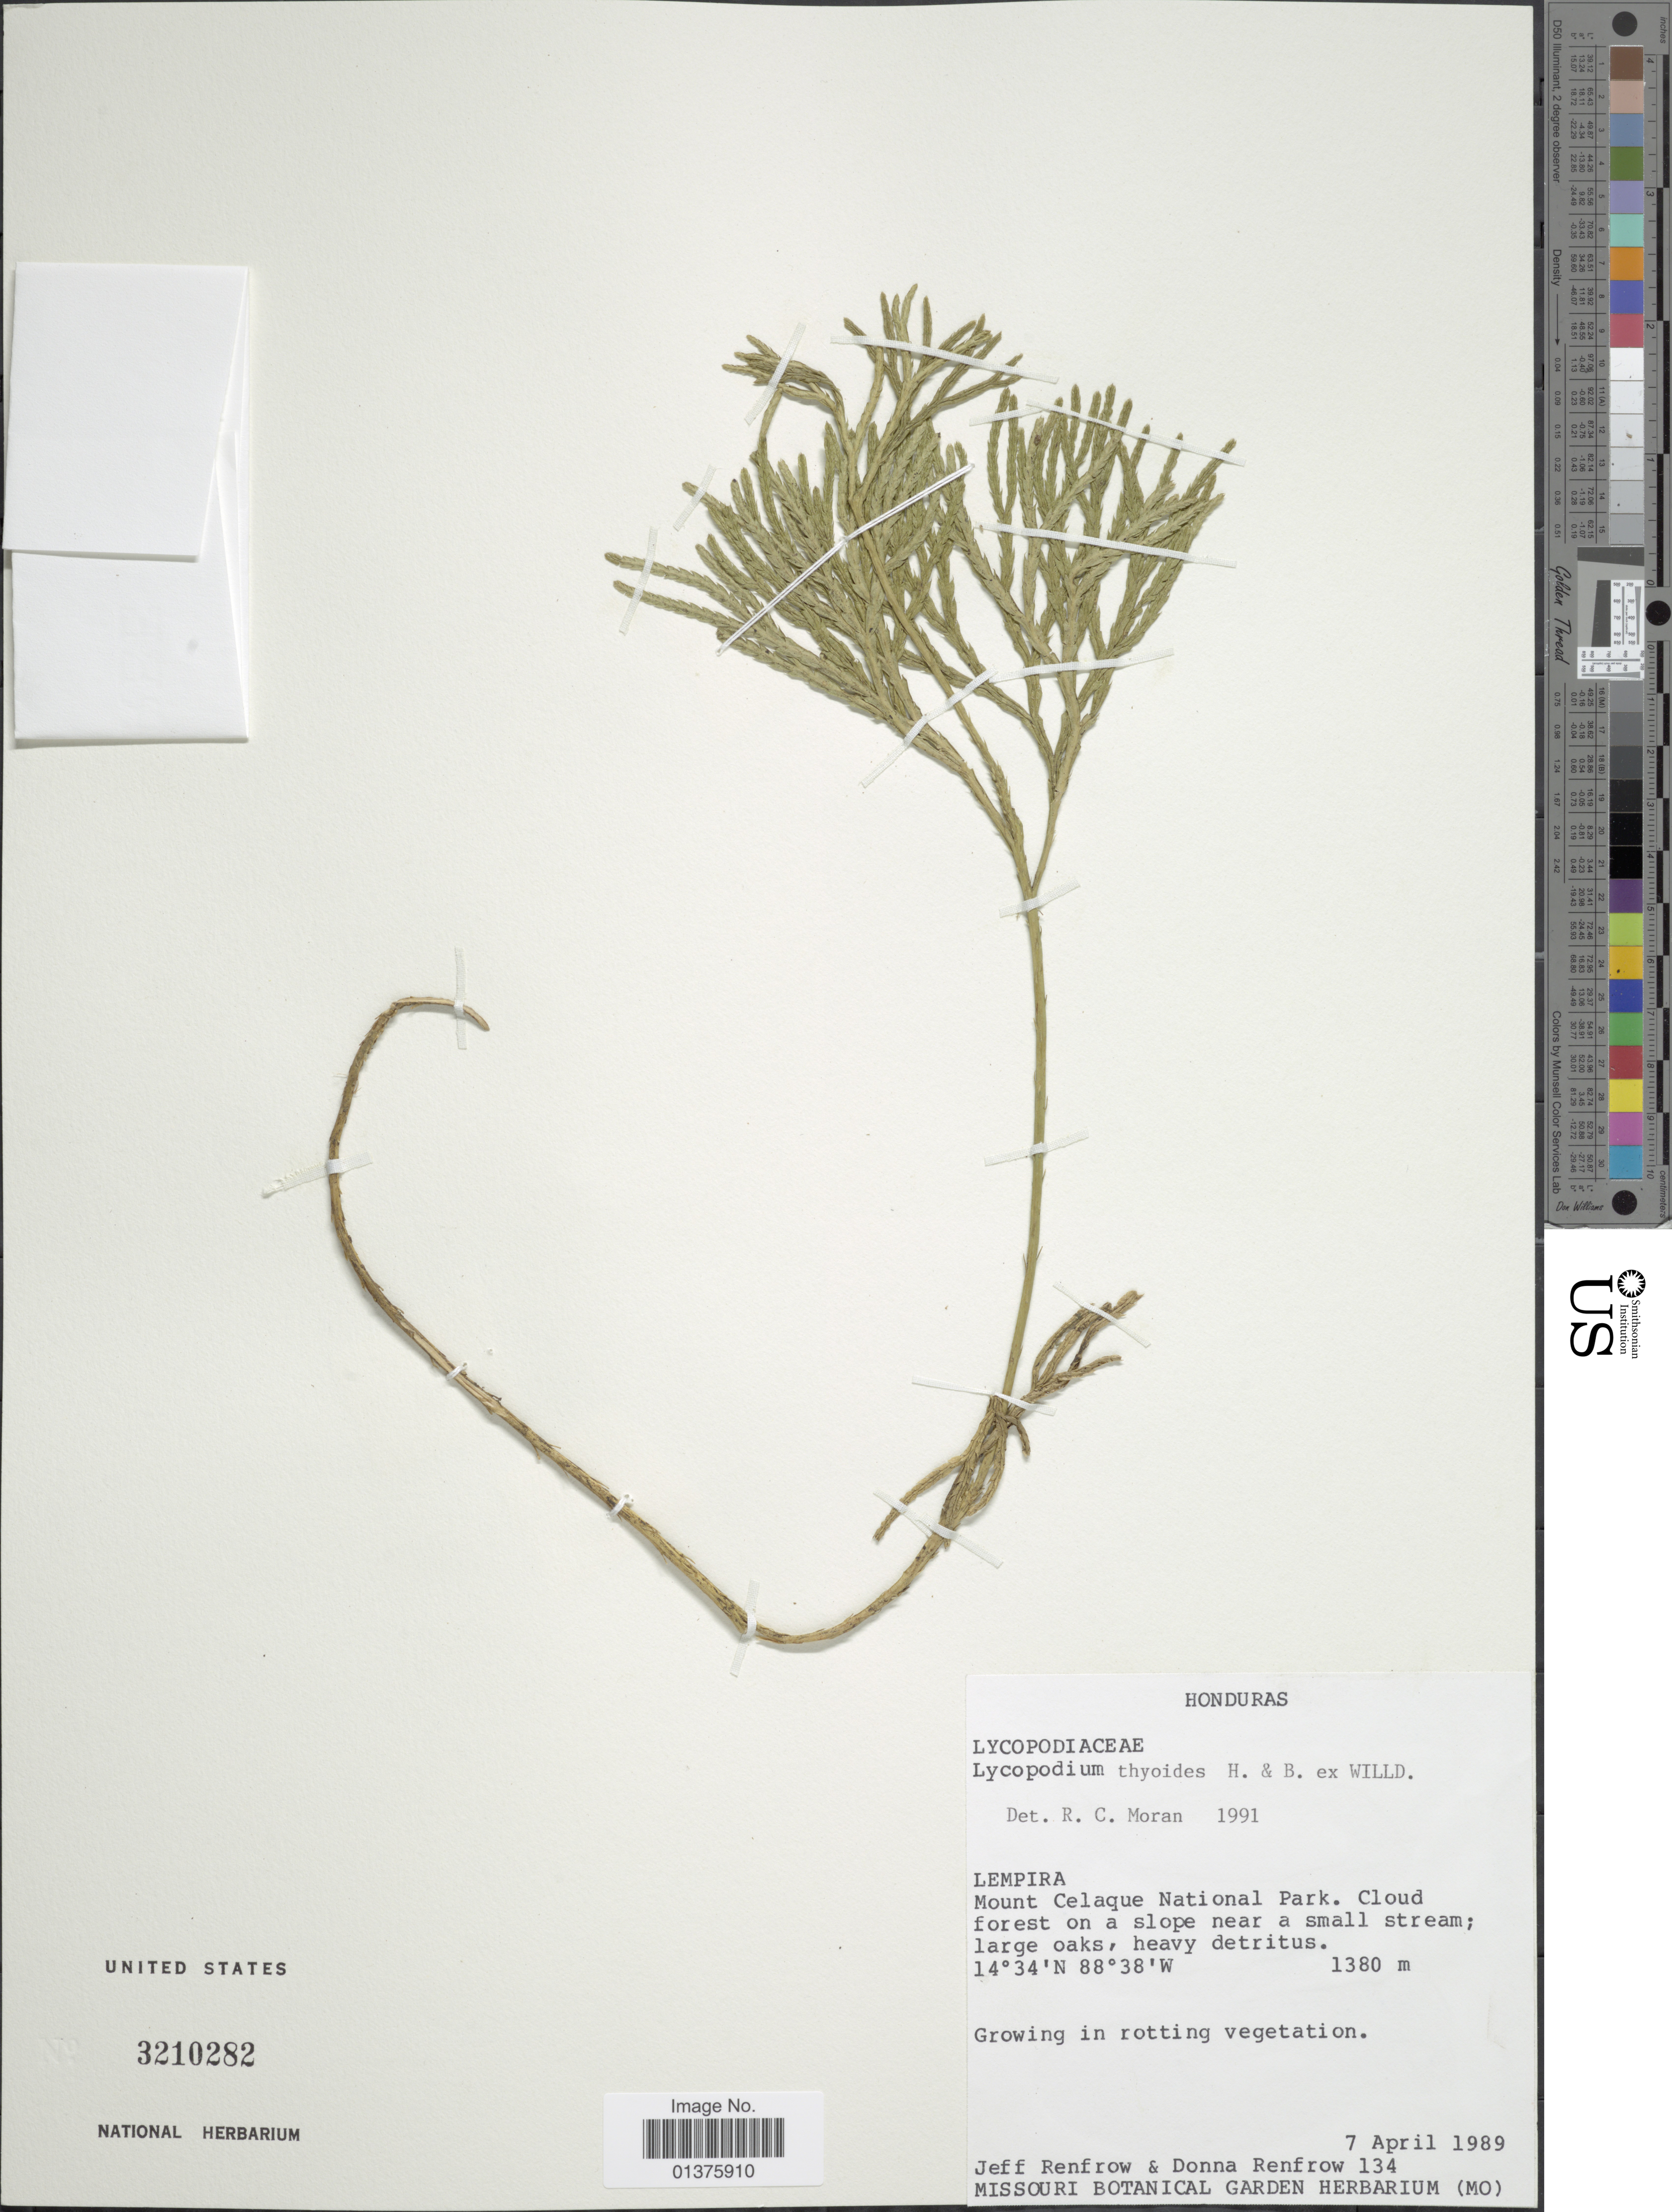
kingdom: Plantae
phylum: Tracheophyta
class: Lycopodiopsida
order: Lycopodiales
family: Lycopodiaceae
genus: Diphasiastrum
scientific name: Diphasiastrum thyoides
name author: (Humb. & Bonpl. ex Willd.) Holub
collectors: J. Renfrow & D. Renfrow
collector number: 134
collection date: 1989-04-07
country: Honduras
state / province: Lempira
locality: Mount Celaque national Park, cloud forest on a slope near a small stream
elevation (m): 1380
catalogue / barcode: US 3210282